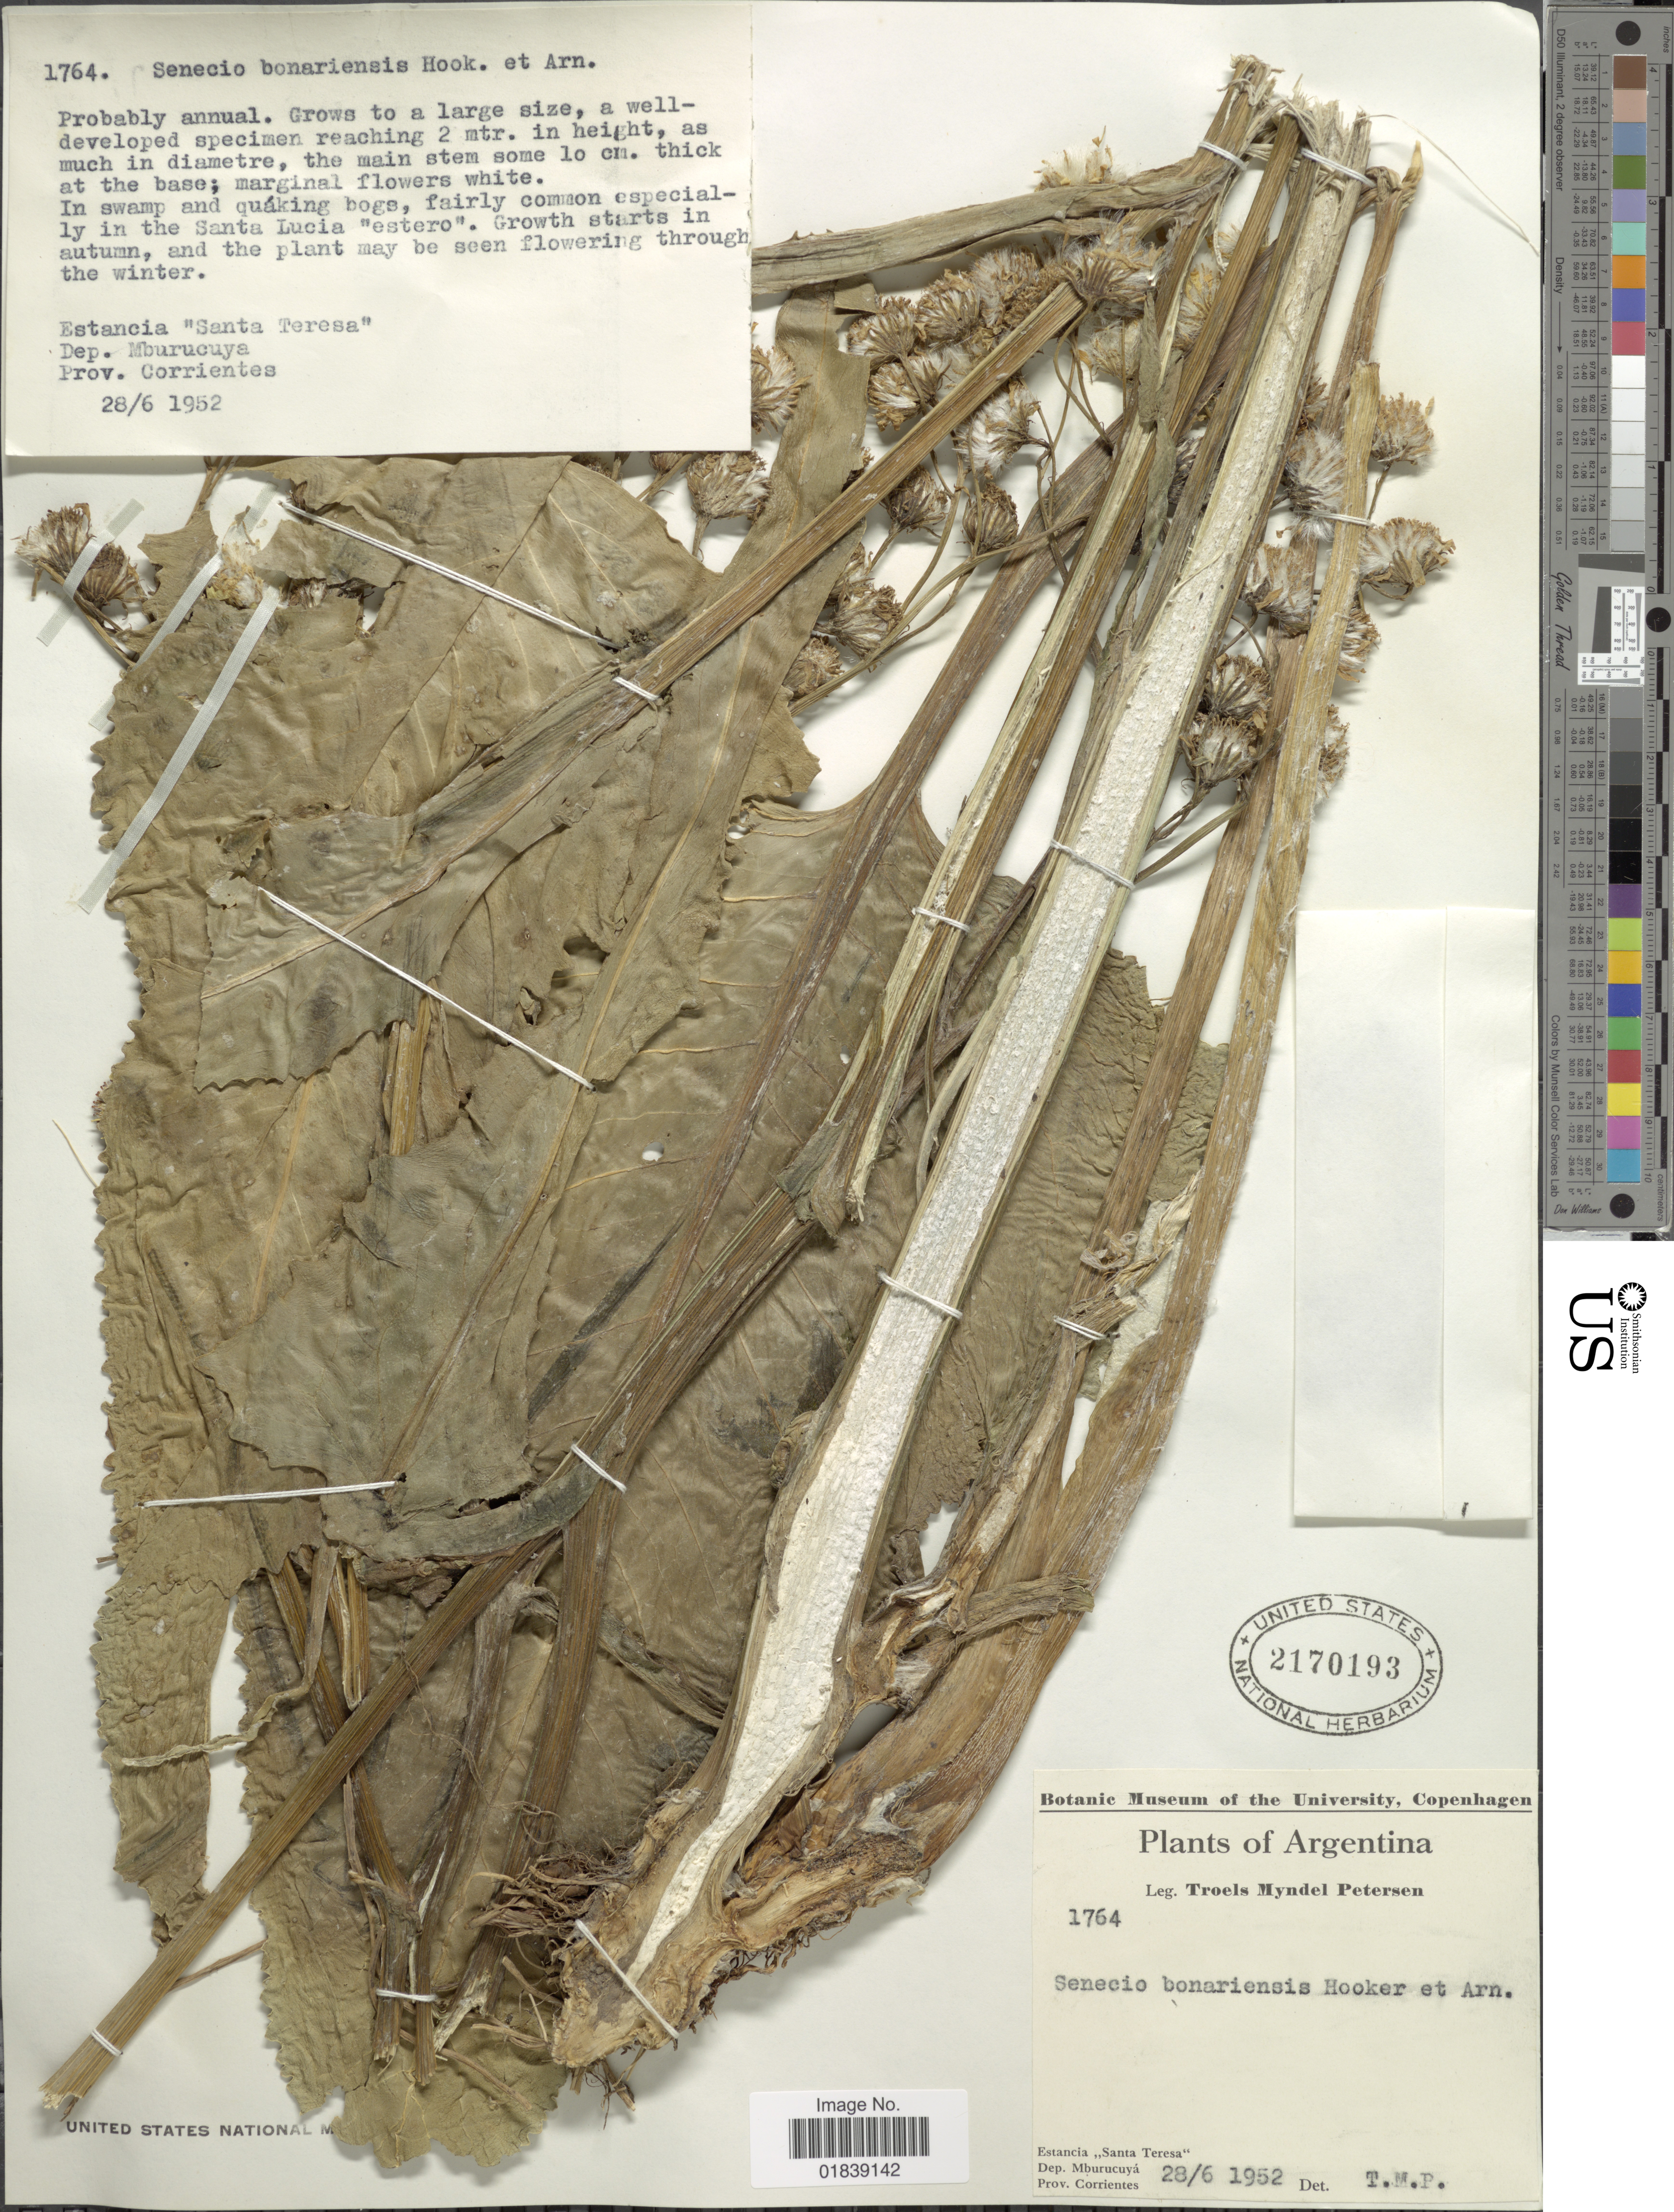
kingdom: Plantae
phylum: Tracheophyta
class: Magnoliopsida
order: Asterales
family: Asteraceae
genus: Senecio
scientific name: Senecio bonariensis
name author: Hook. & Arn.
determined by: Salomon, Luciana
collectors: T. M. Petersen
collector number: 1764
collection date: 1952-06-28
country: Argentina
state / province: Corrientes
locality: Estancia Santa Teresa, dep. Mburucuya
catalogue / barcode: US 2170193